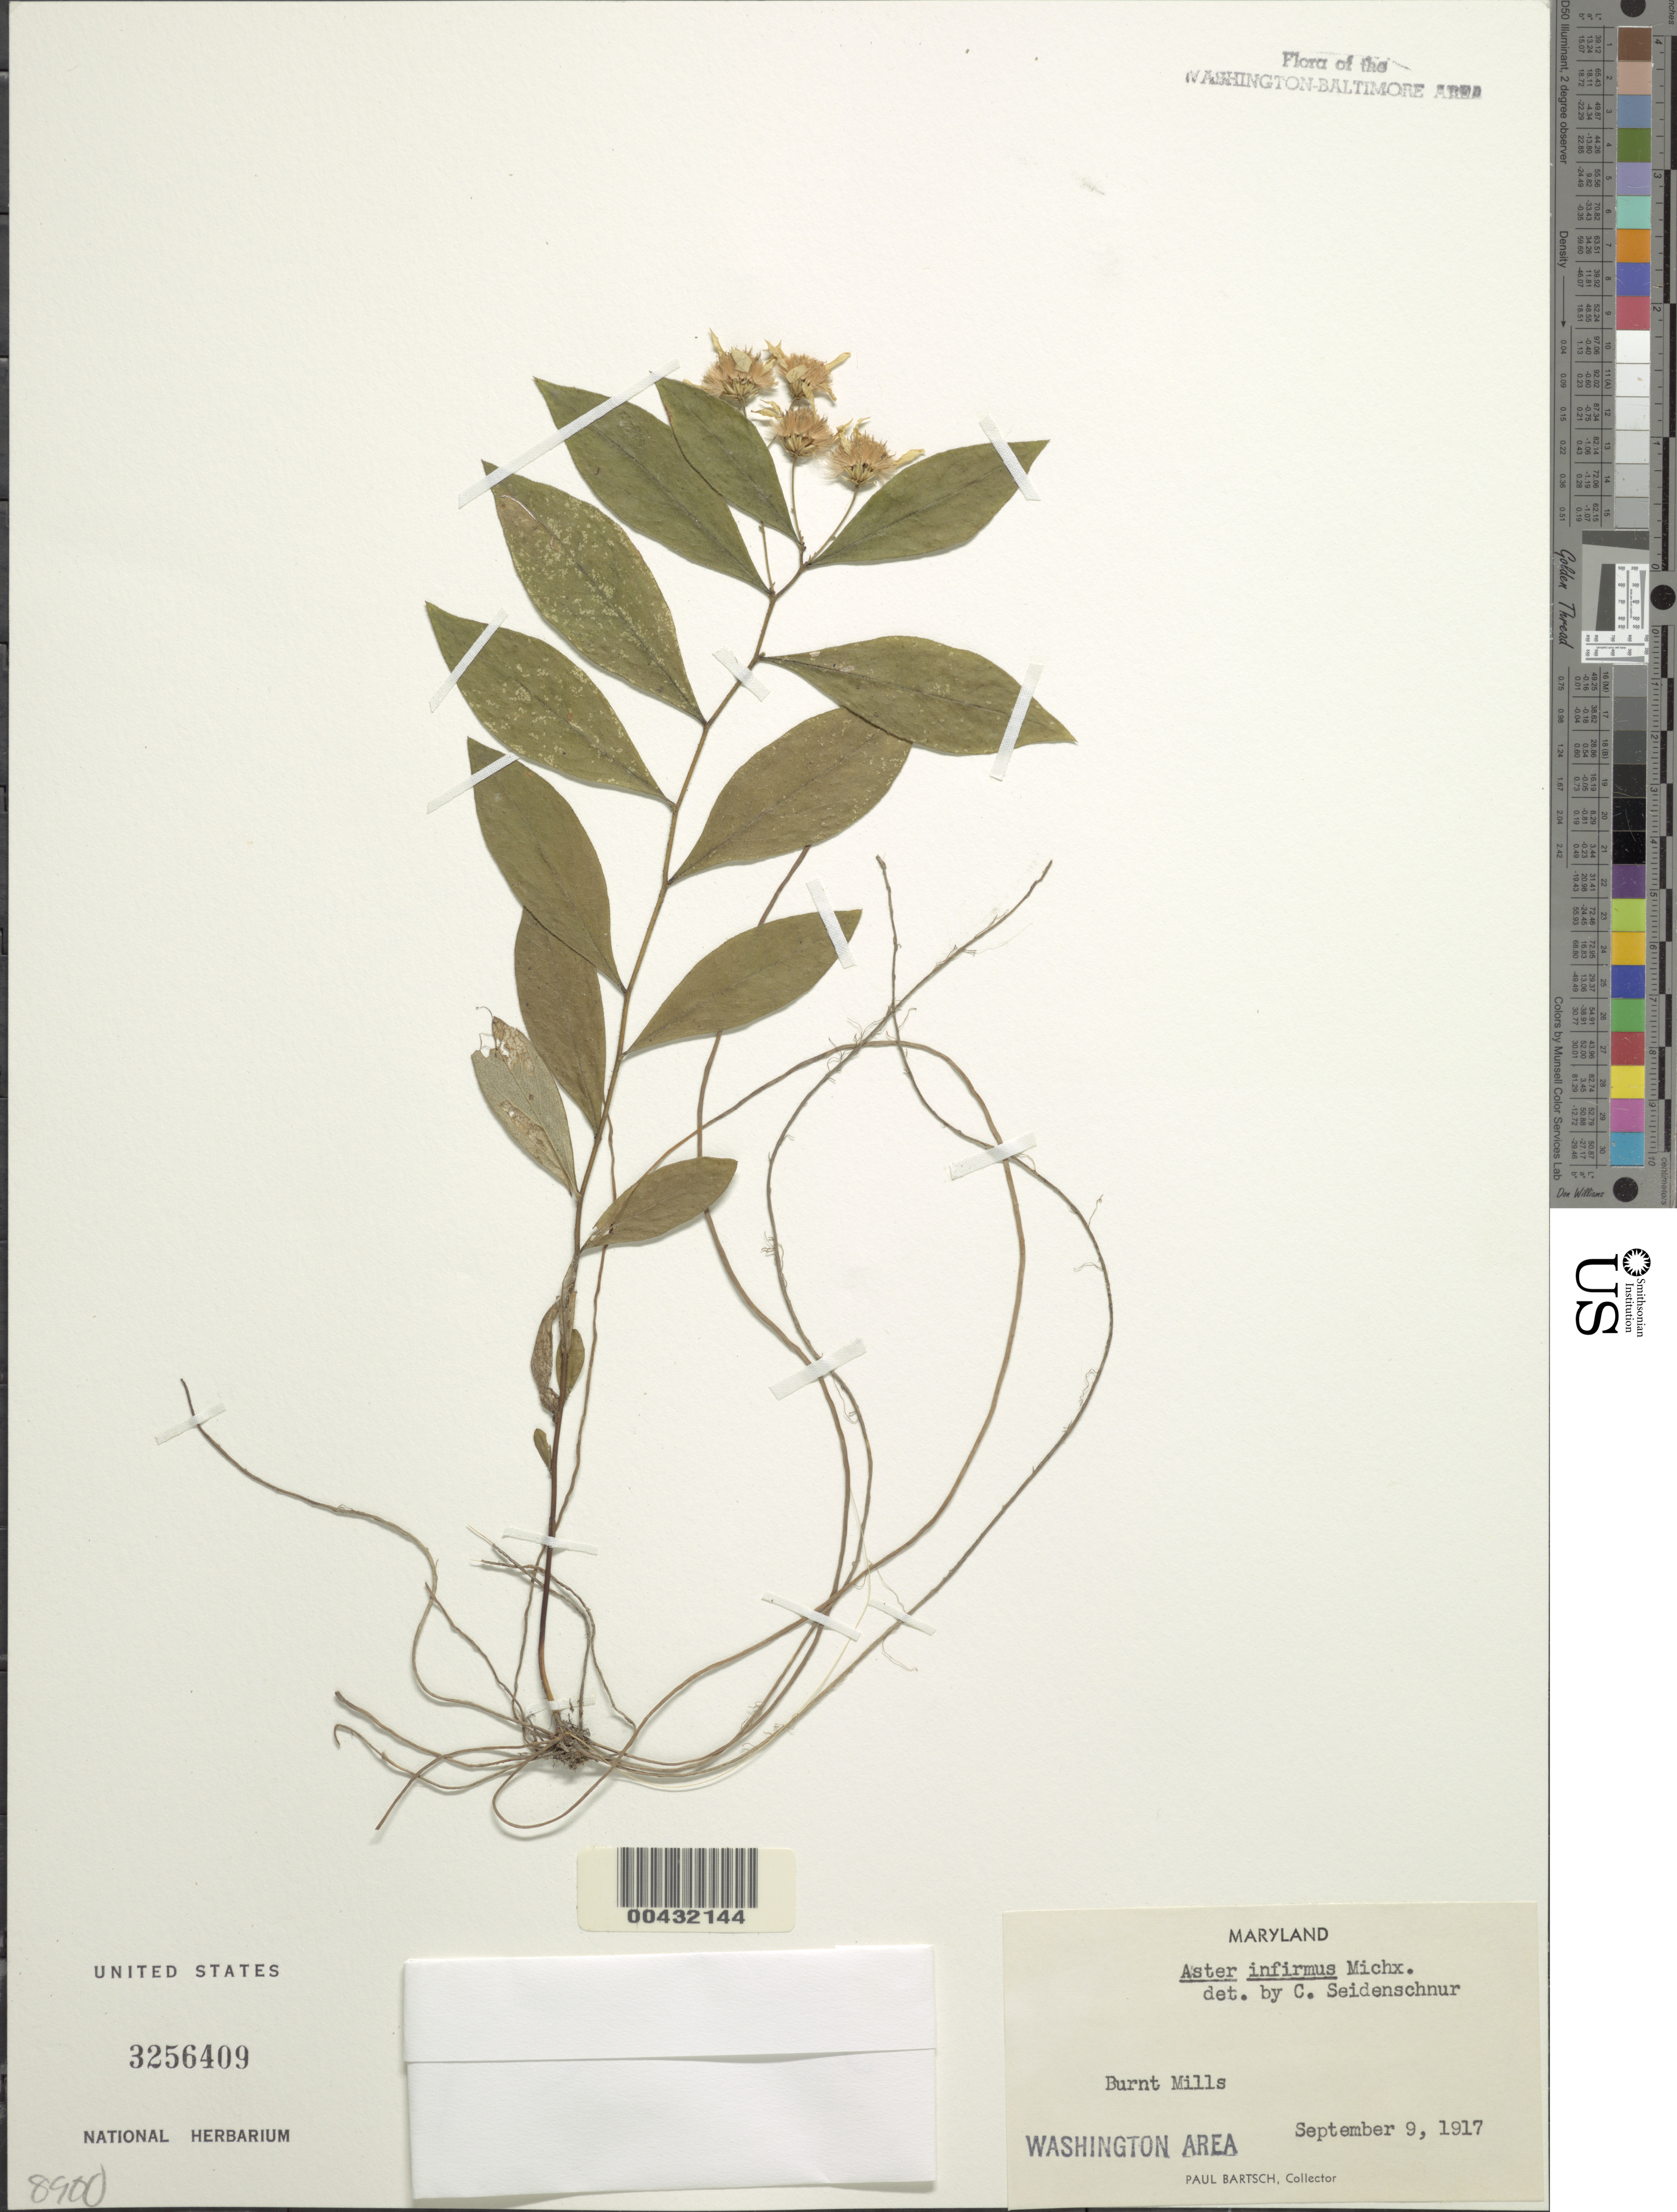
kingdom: Plantae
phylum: Tracheophyta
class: Magnoliopsida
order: Asterales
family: Asteraceae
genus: Doellingeria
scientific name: Doellingeria infirma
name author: (Michx.) Greene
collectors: P. Bartsch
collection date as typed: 09 Sep 1917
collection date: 1917-09-09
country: United States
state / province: Maryland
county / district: Montgomery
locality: Burnt Mills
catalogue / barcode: US 3256409